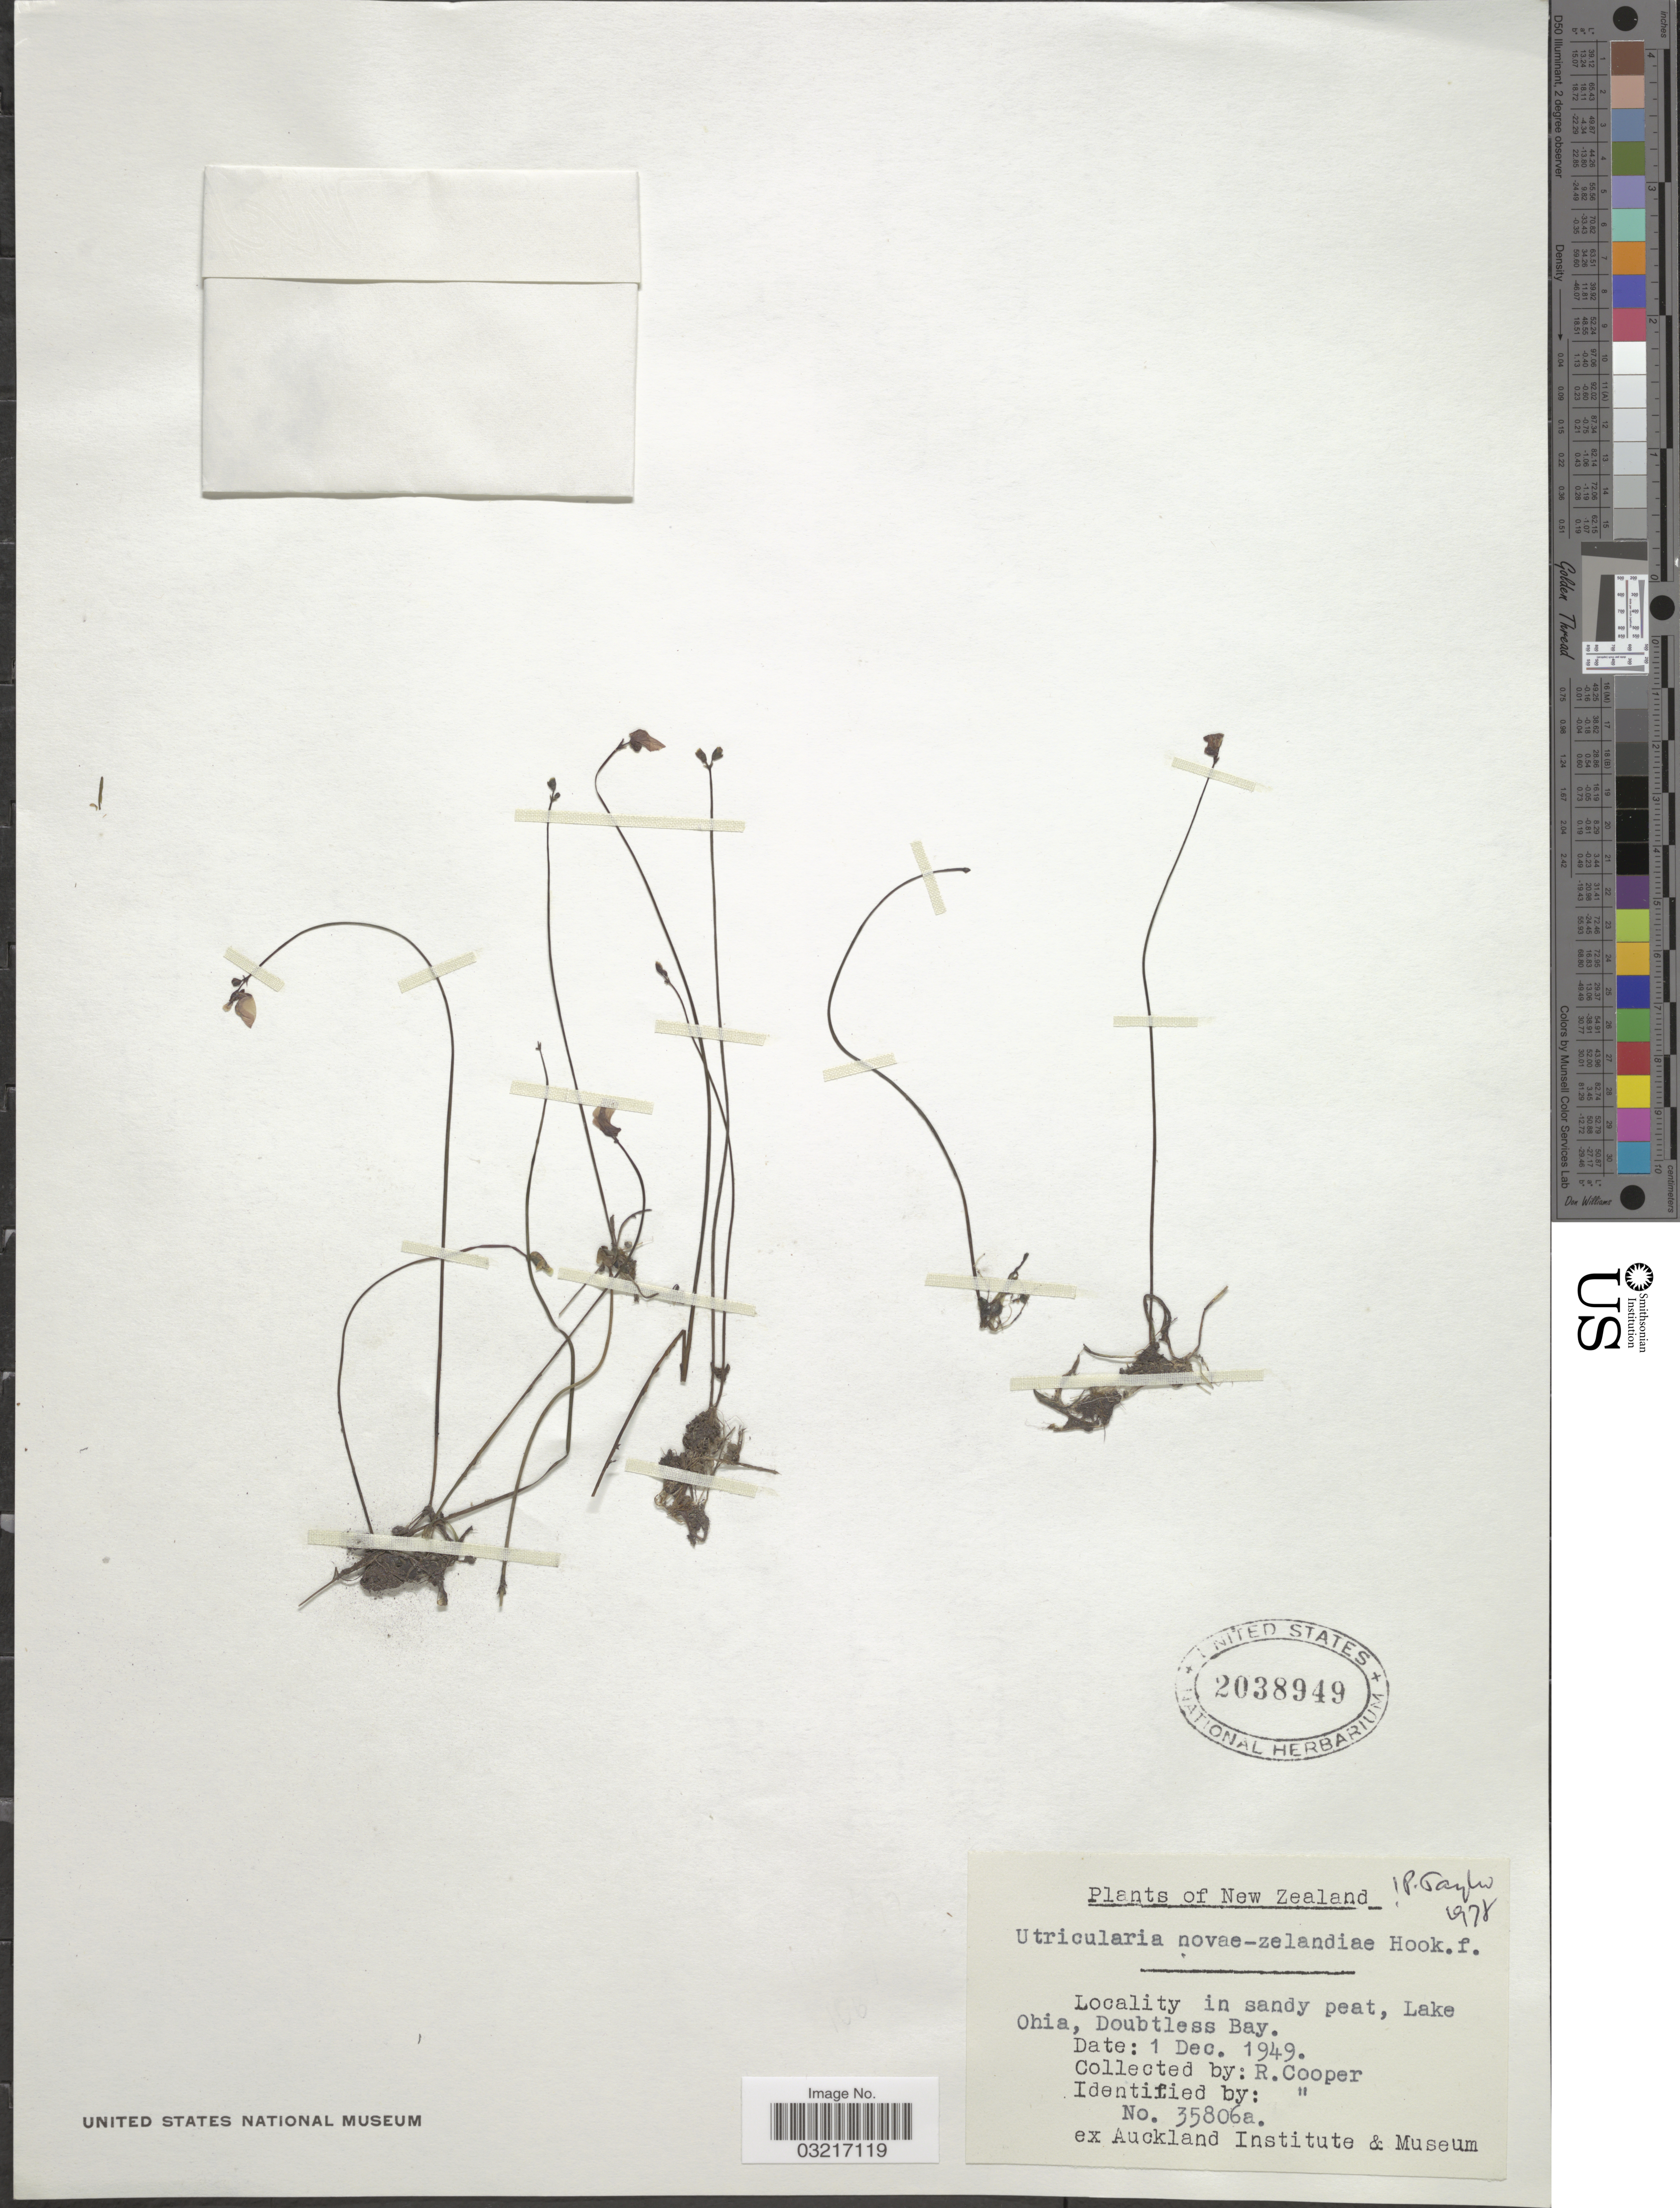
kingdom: Plantae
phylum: Tracheophyta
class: Magnoliopsida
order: Lamiales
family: Lentibulariaceae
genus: Utricularia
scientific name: Utricularia novae-zelandiae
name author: Hook. f.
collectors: R. Cooper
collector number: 35806a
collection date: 1949-12-01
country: New Zealand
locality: Lake Ohio, Doubtless Bay.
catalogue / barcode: US 2038949